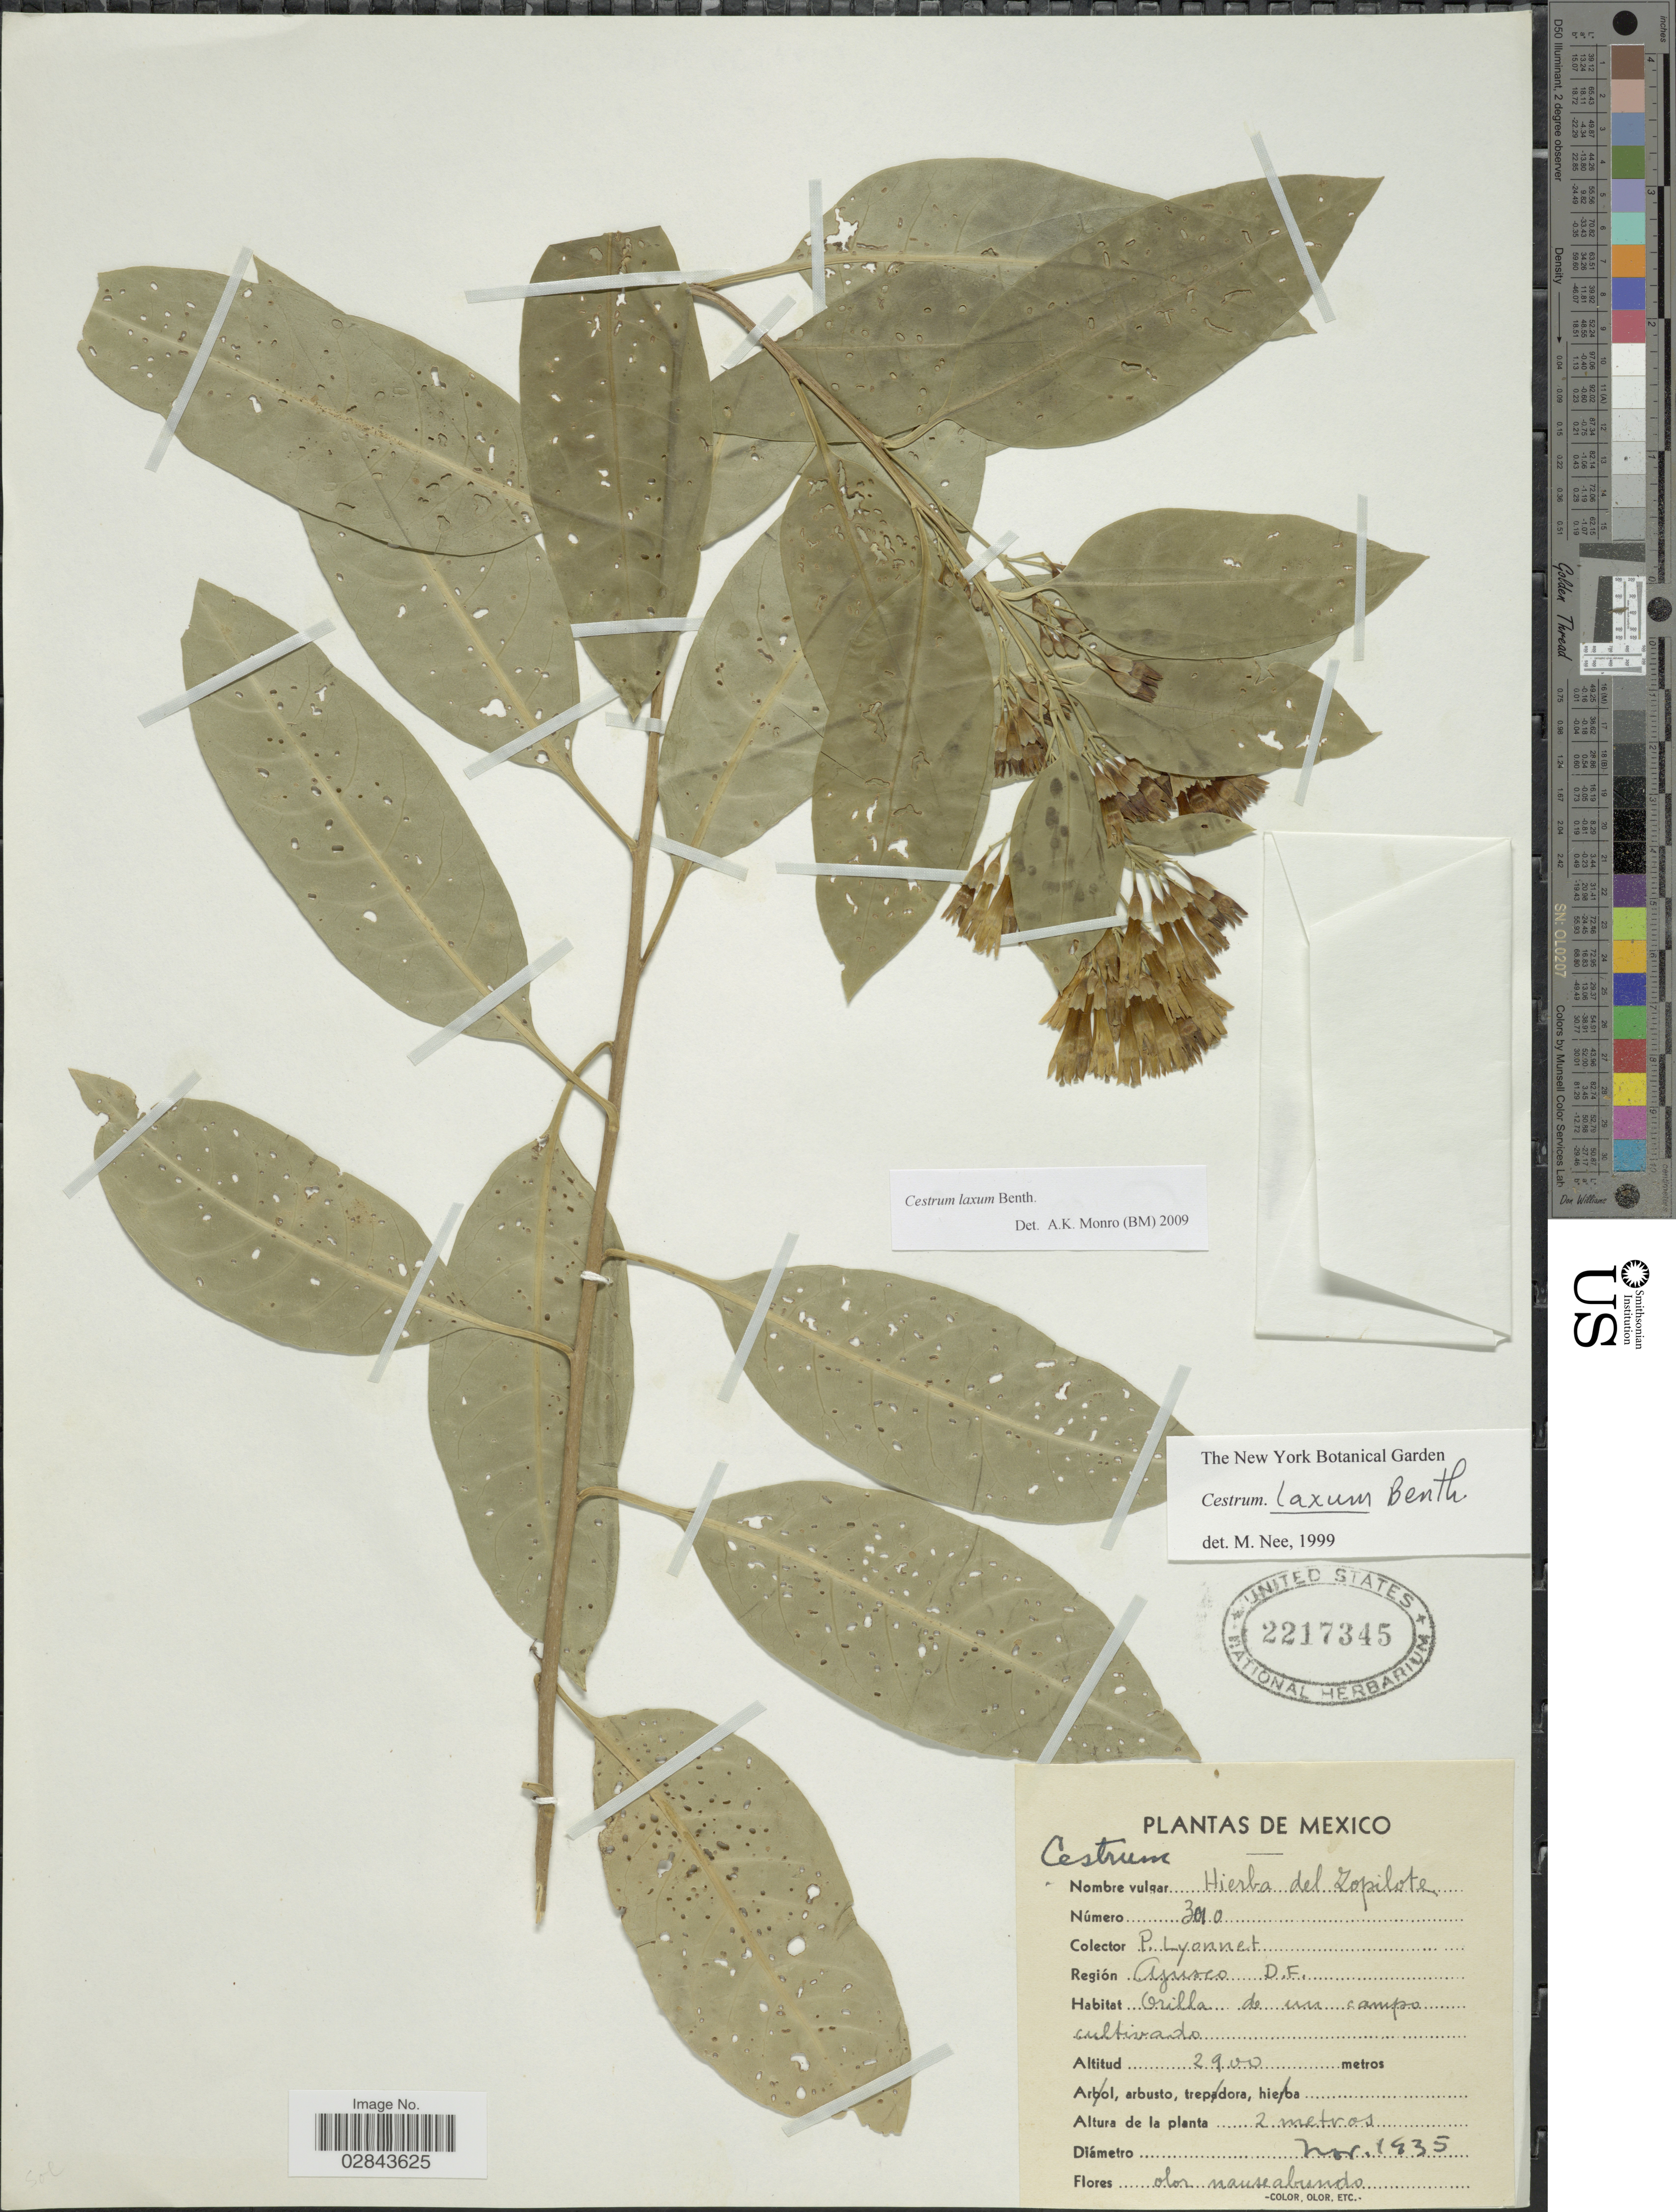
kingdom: Plantae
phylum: Tracheophyta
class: Magnoliopsida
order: Solanales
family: Solanaceae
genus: Cestrum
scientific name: Cestrum laxum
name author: Benth.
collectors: P. Lyonnet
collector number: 3010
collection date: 1935-11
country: Mexico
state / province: Distrito Federal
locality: Región Ayusco.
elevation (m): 2900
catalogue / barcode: US 2217345